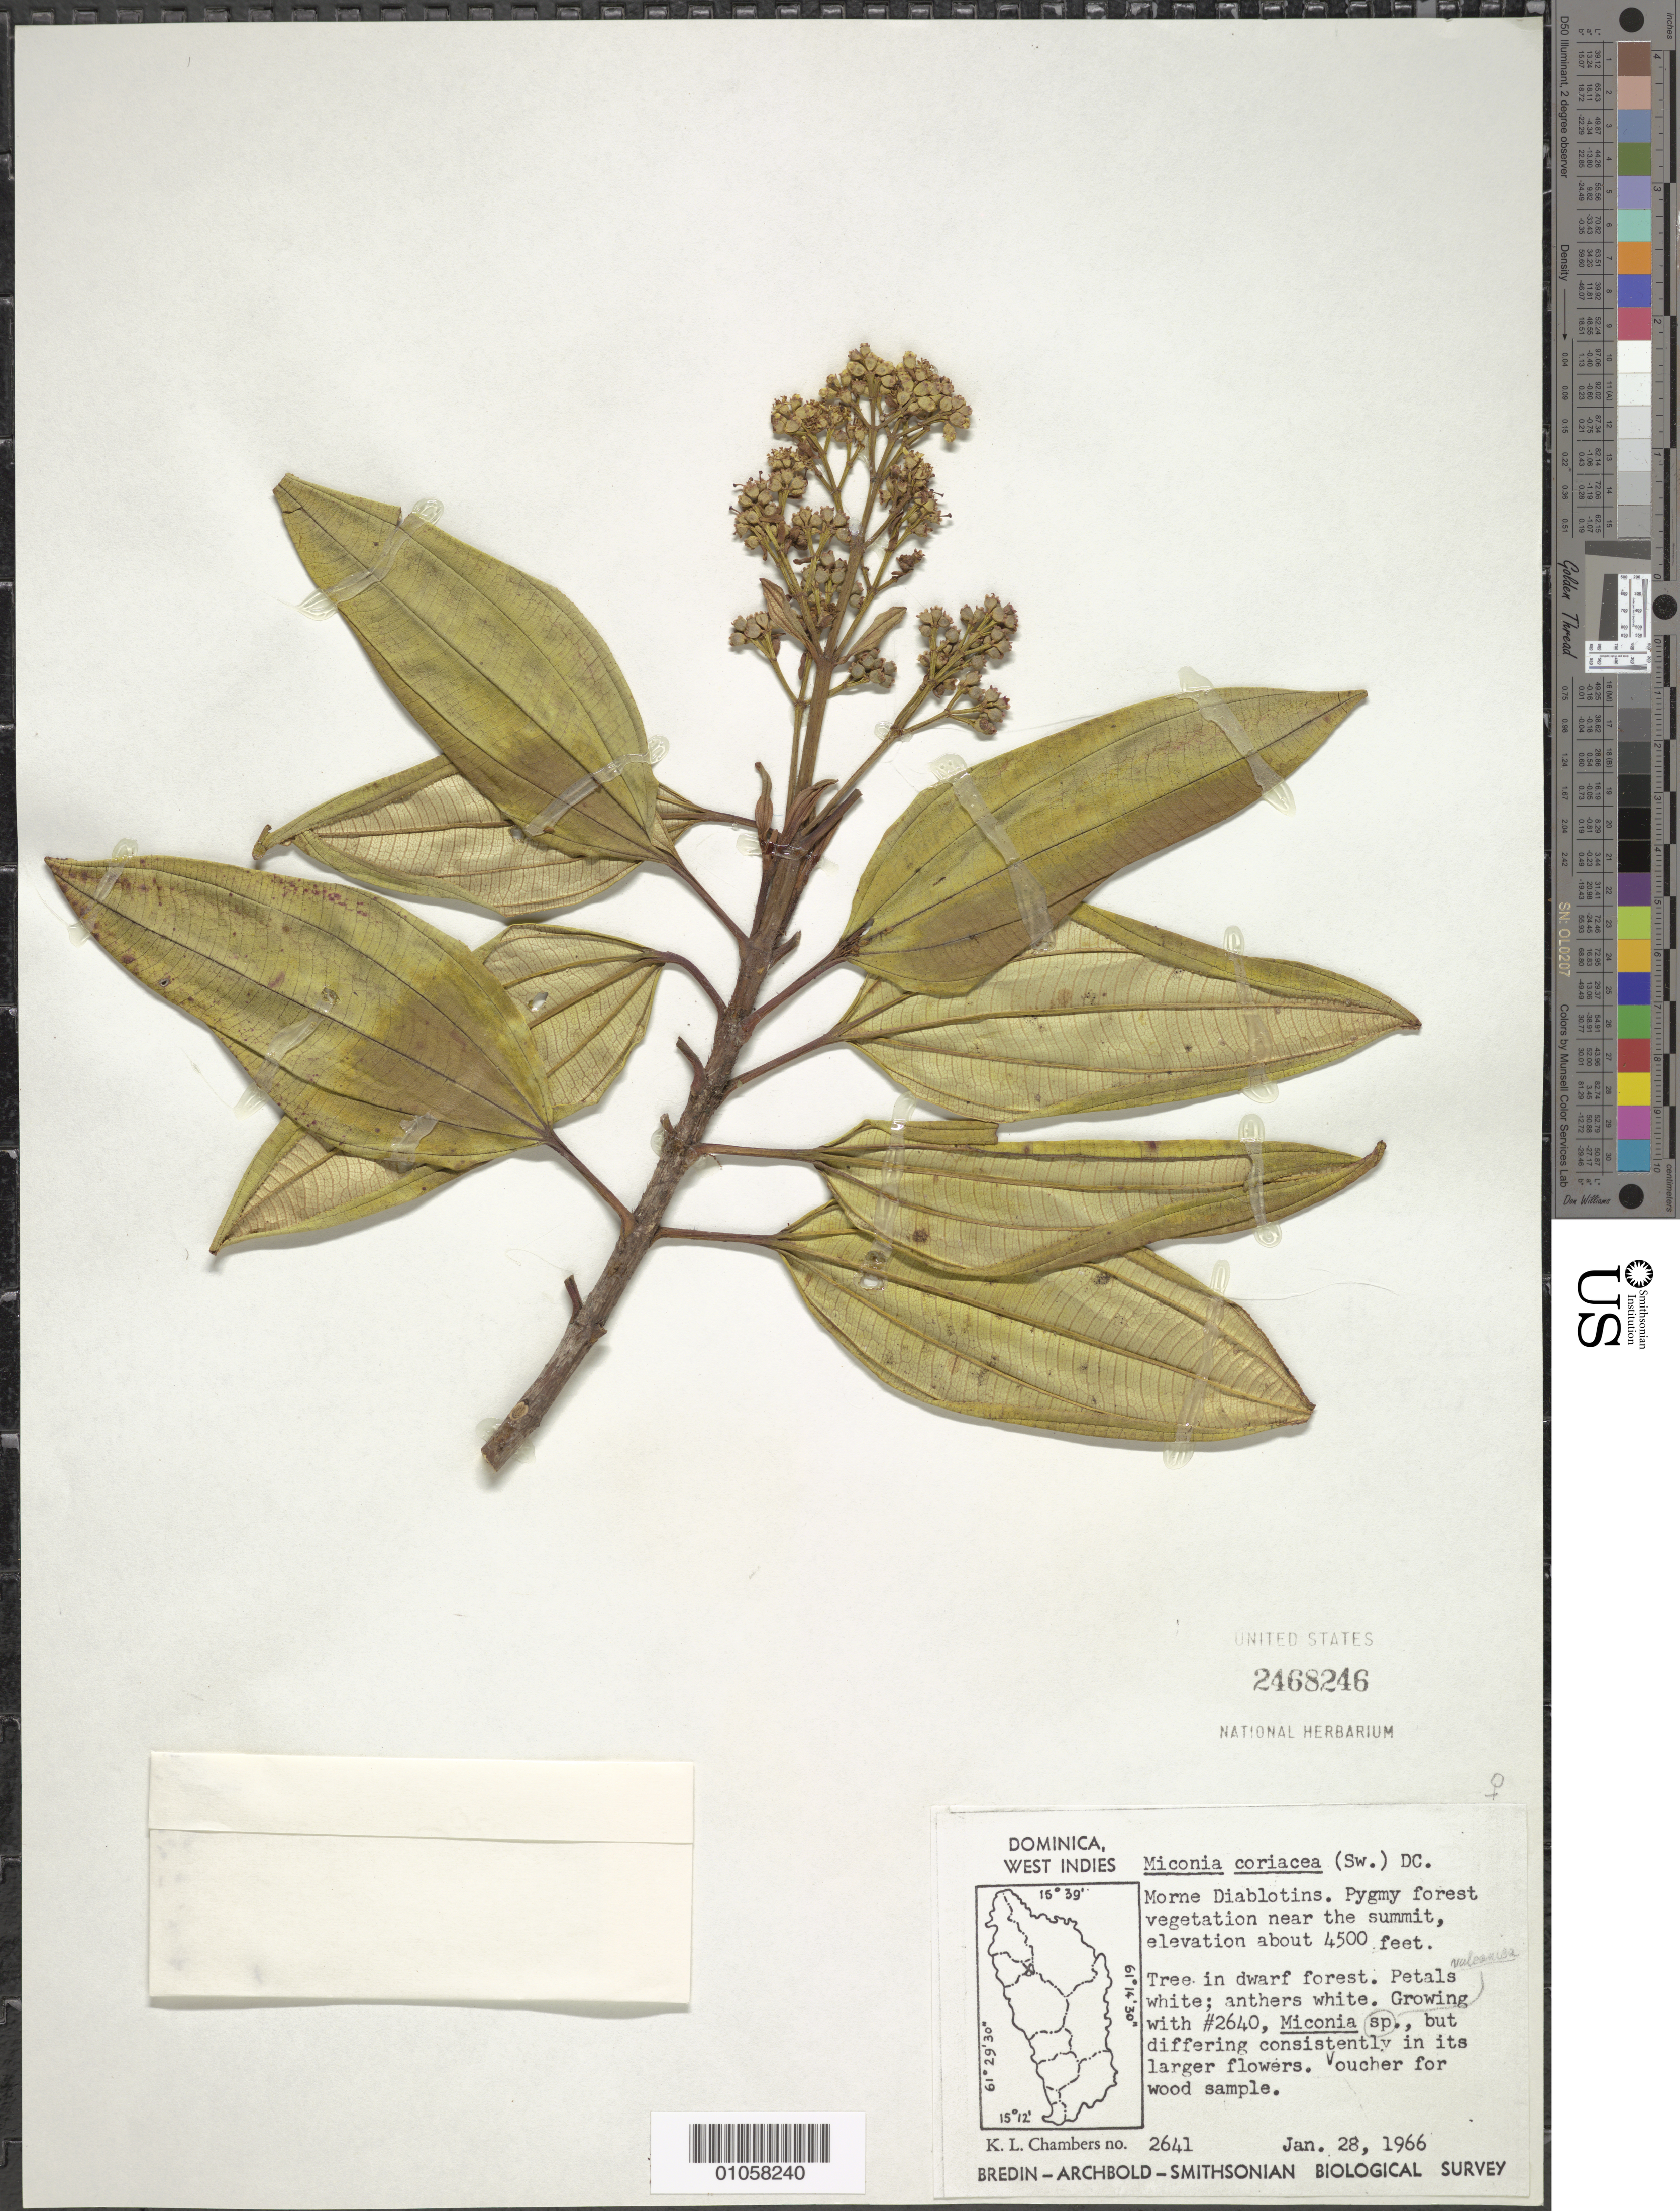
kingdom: Plantae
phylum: Tracheophyta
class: Magnoliopsida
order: Myrtales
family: Melastomataceae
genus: Miconia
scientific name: Miconia coriacea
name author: (Sw.) DC.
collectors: K. L. Chambers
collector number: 2641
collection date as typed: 28 Jan 1966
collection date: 1966-01-28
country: Dominica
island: Dominica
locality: Morne Diablotins, near summit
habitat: Pygmy forest vegetation near summit; dwarf forest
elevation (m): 1372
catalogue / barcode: US 2468246